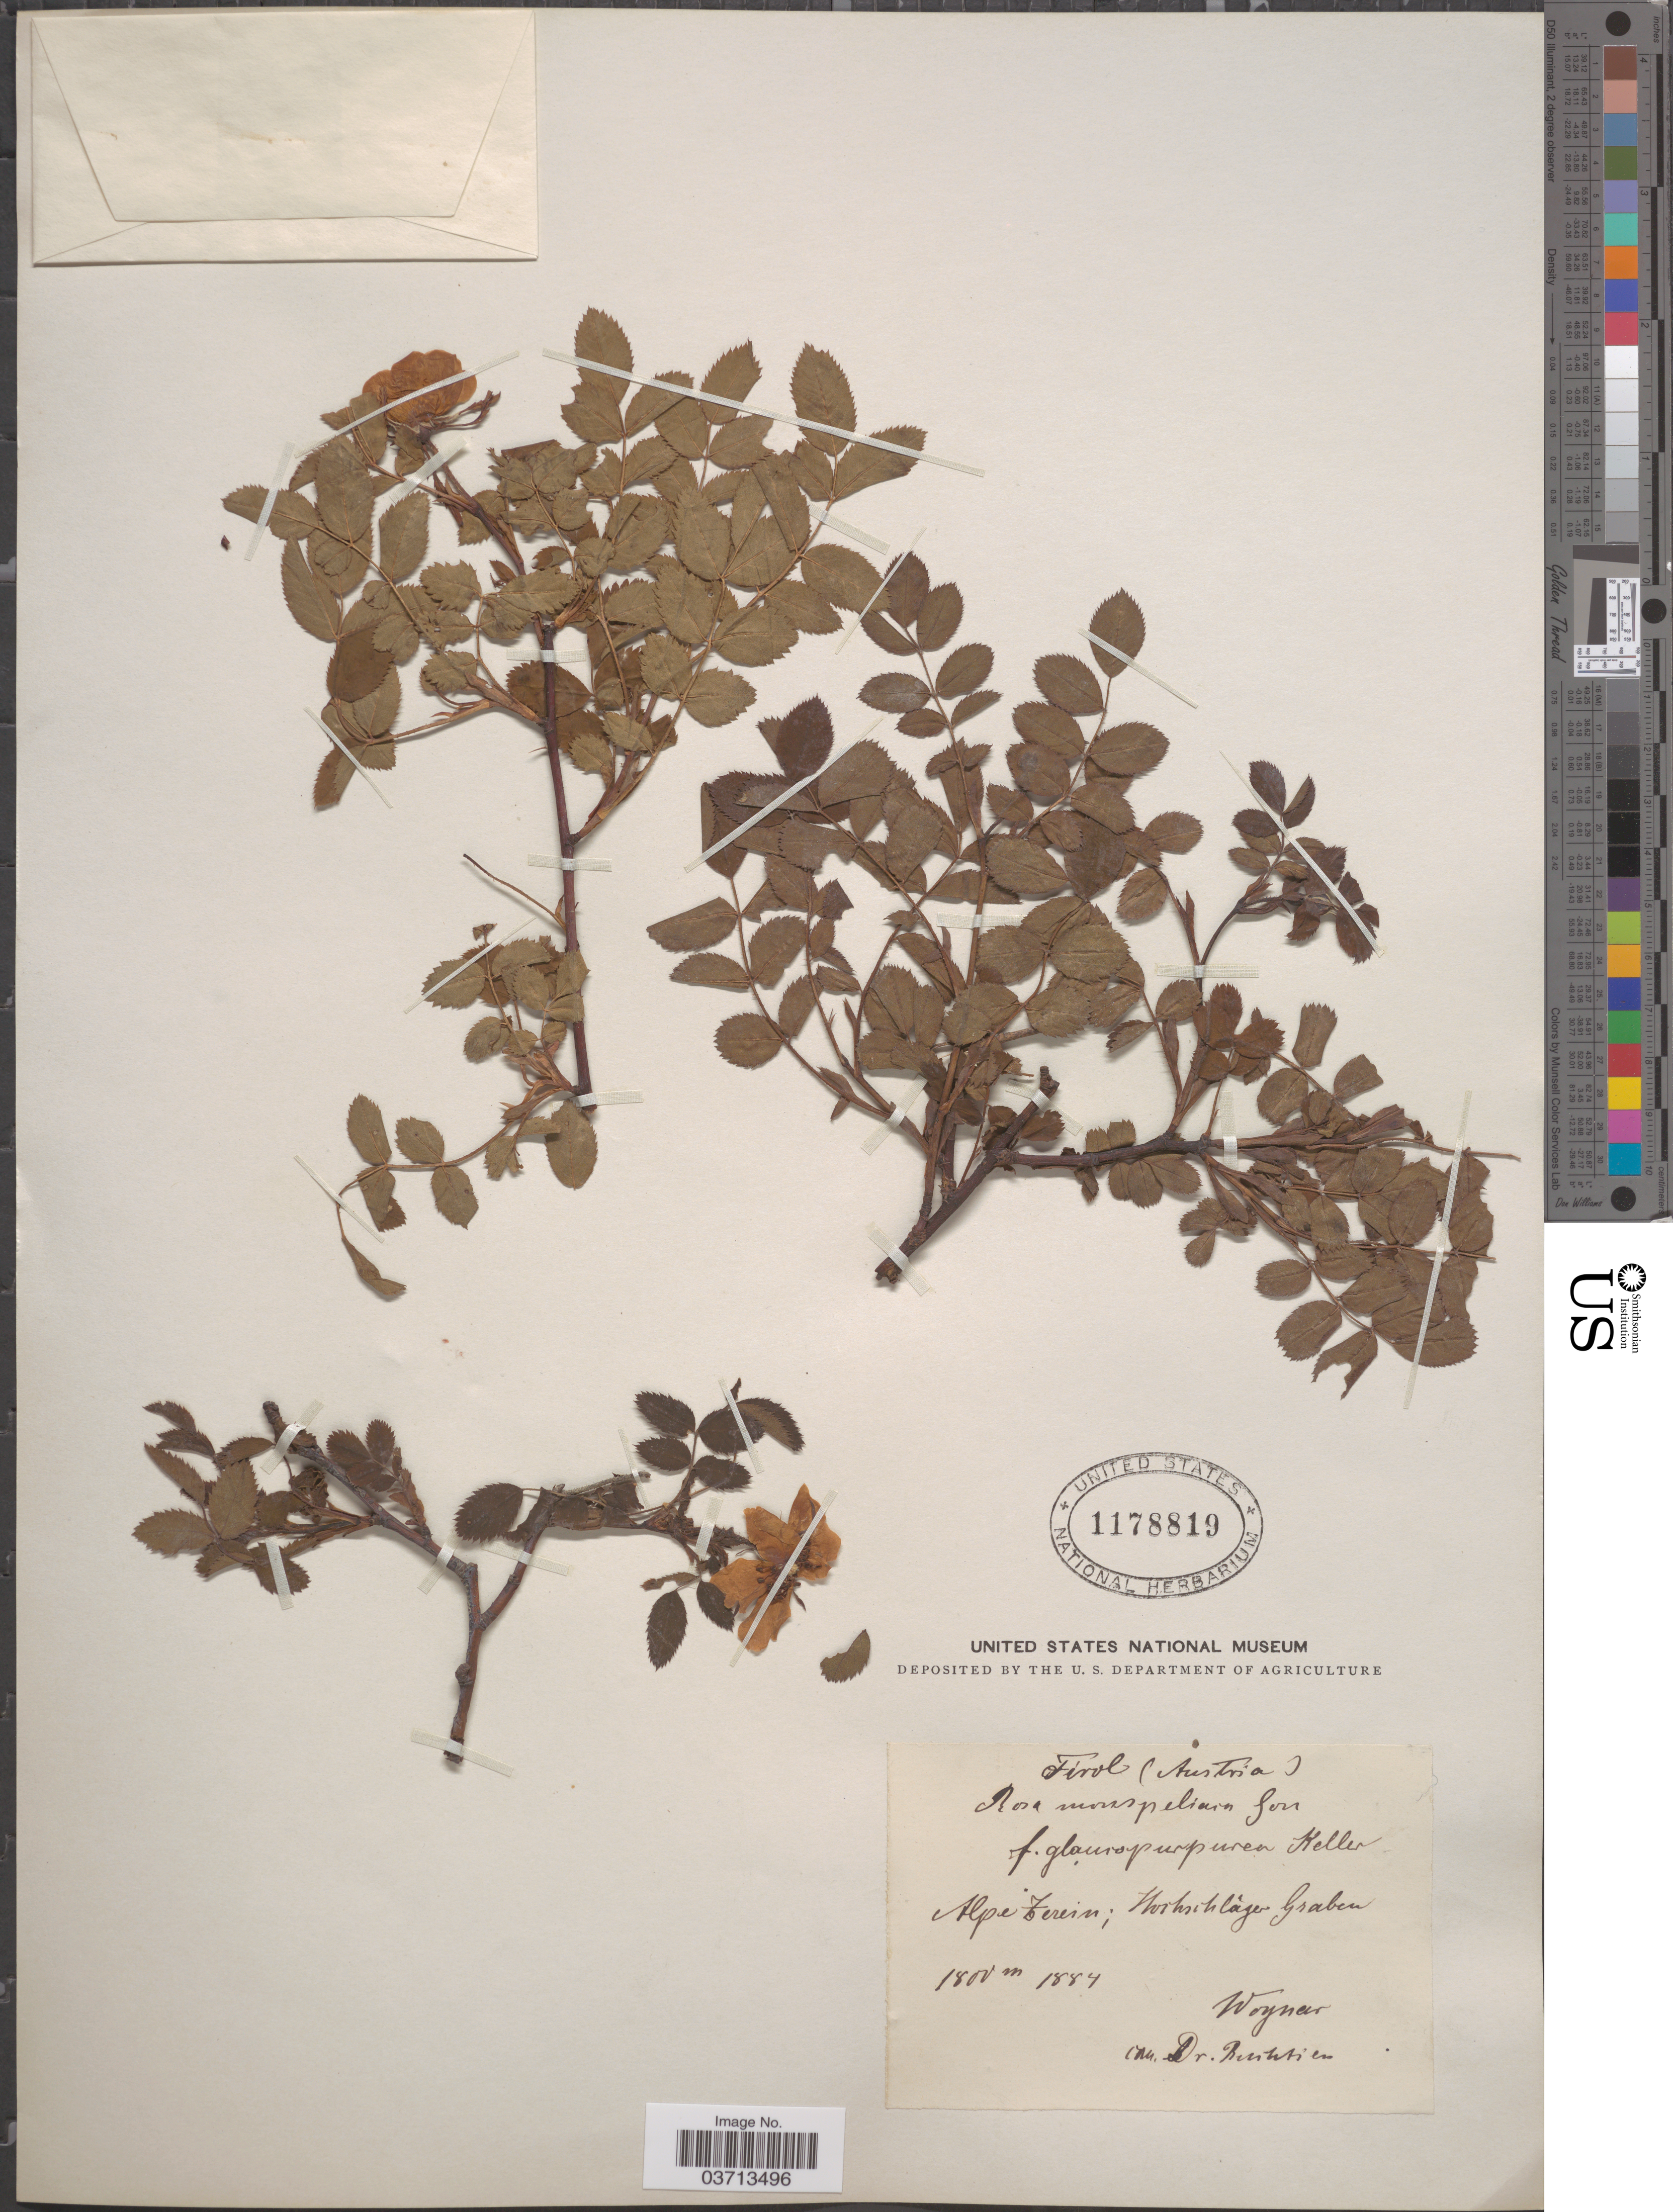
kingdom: Plantae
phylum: Tracheophyta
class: Magnoliopsida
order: Rosales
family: Rosaceae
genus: Rosa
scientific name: Rosa monspeliaca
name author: Gouan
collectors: -. Woynar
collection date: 1884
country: Austria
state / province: Tirol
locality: Alpe Zerein; Wochschlágen [interpreted] Graben.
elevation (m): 1800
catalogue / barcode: US 1178819